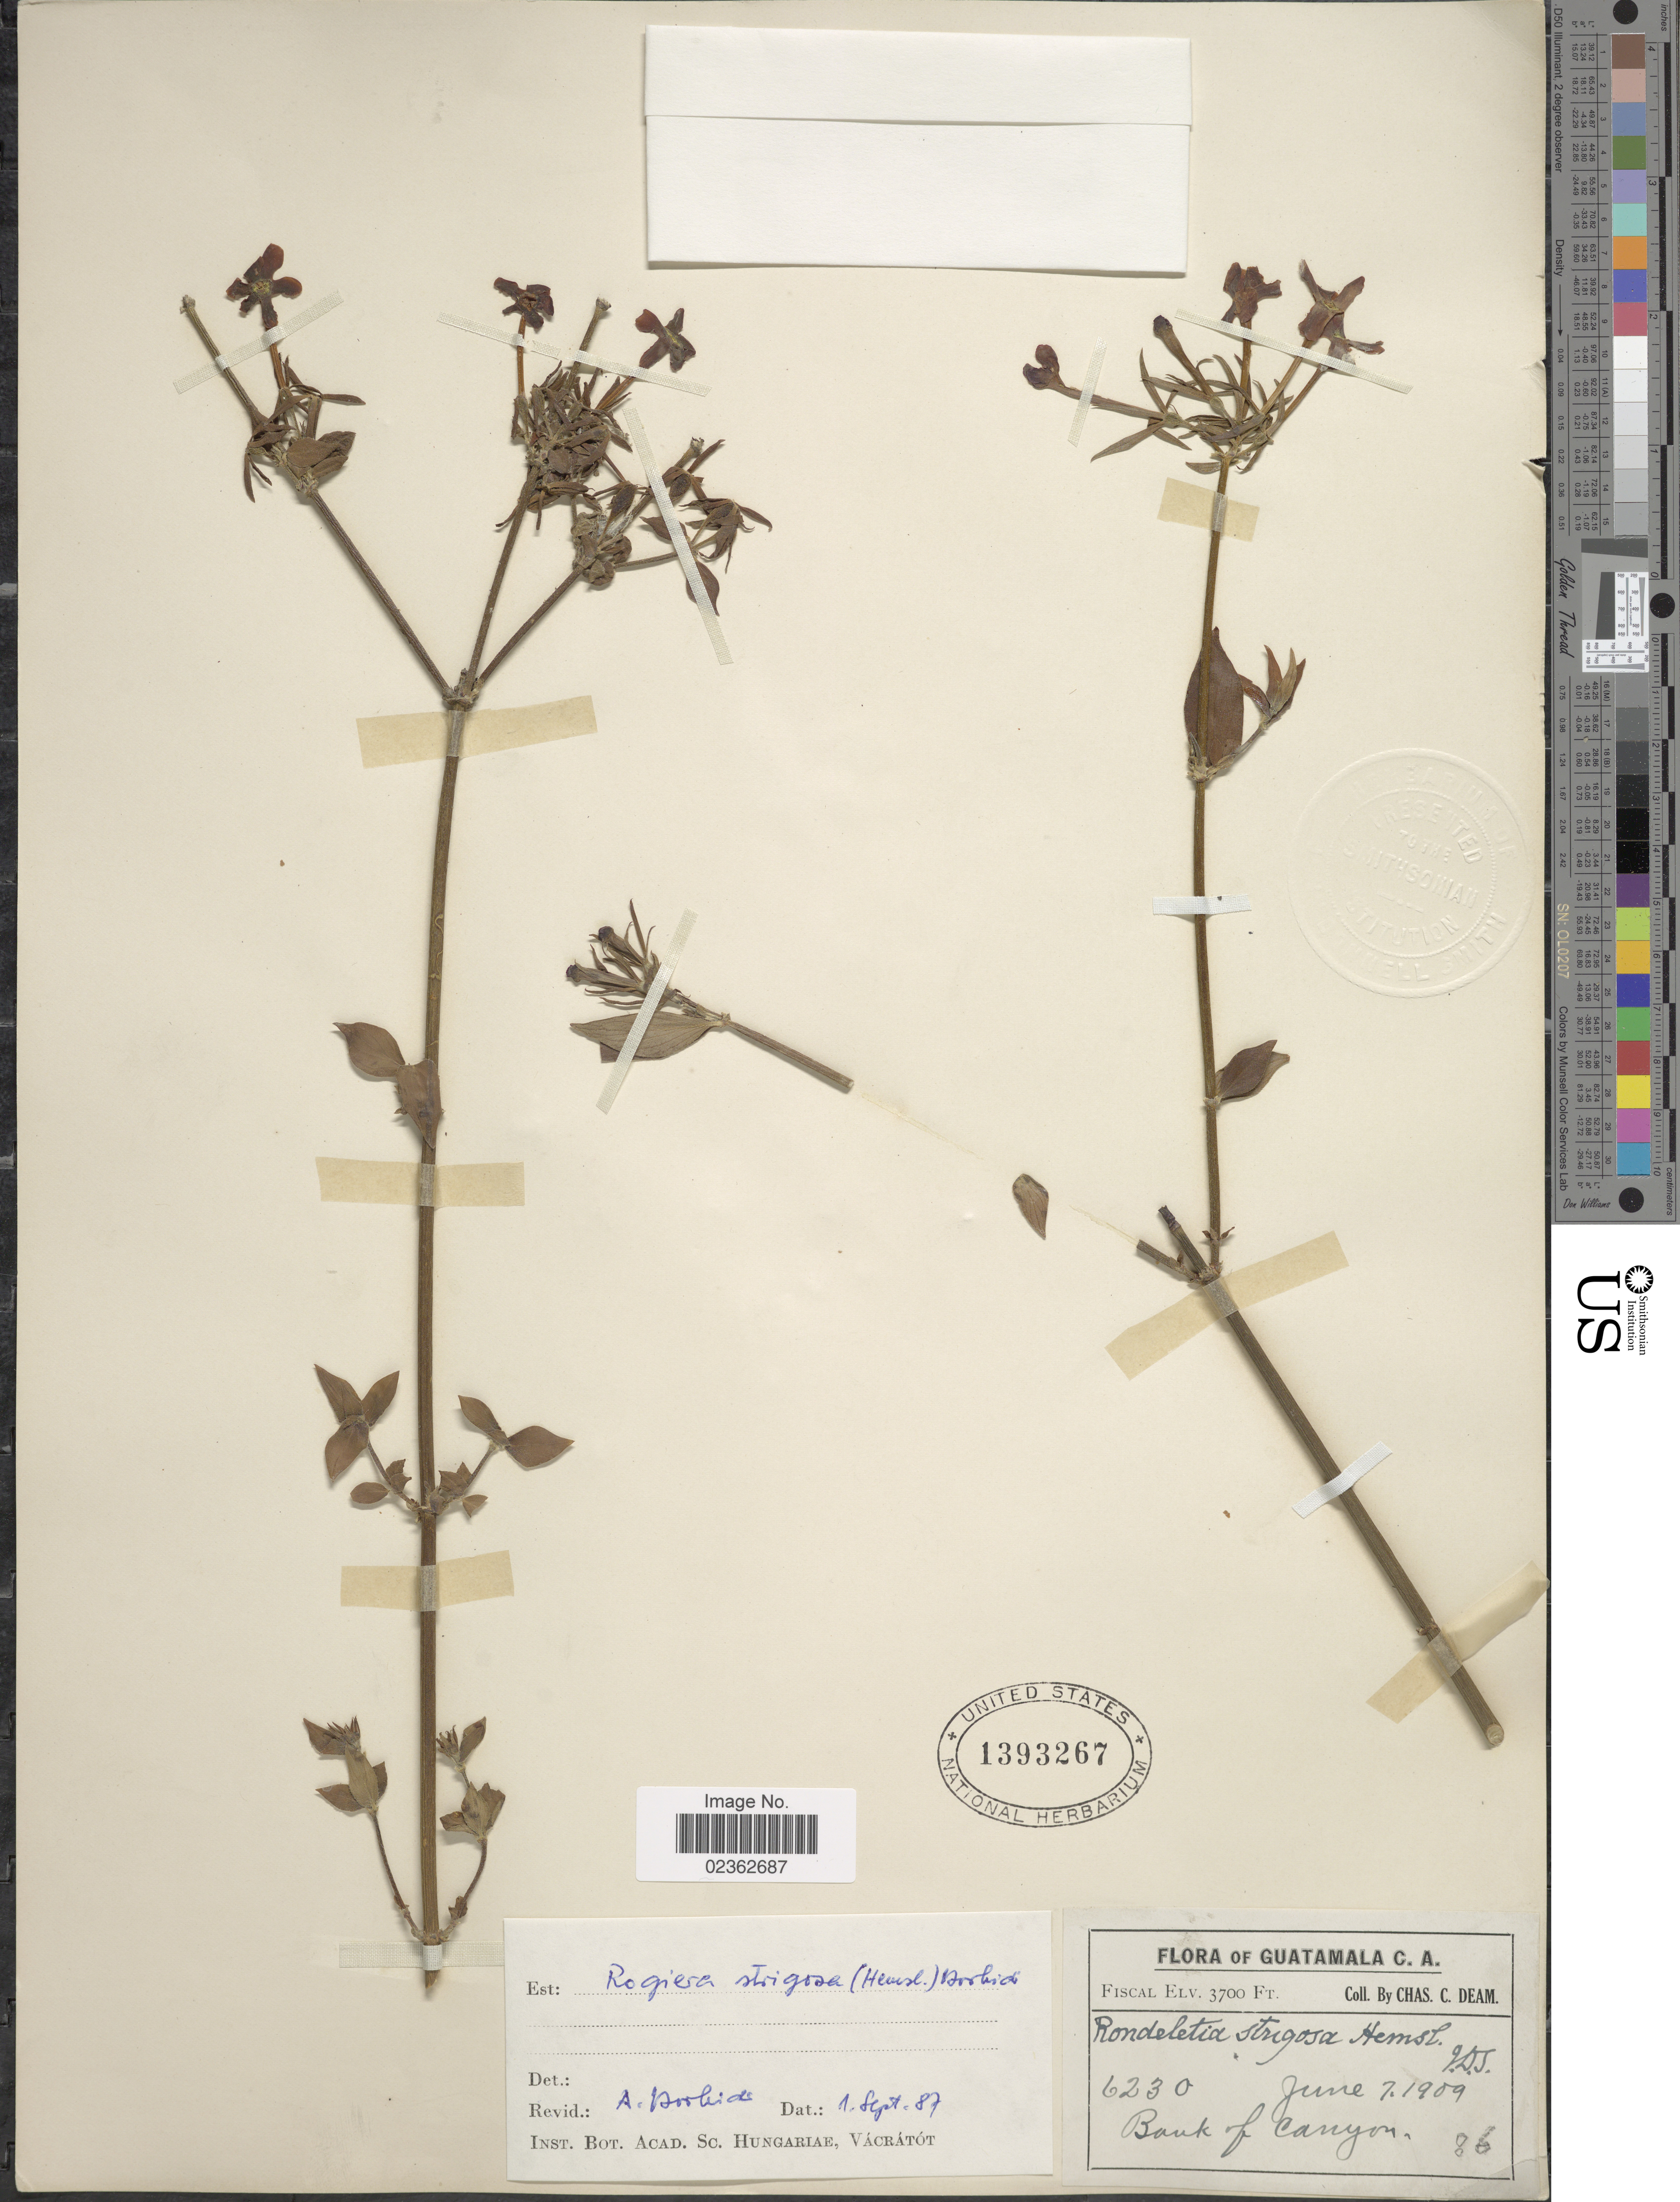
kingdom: Plantae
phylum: Tracheophyta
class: Magnoliopsida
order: Gentianales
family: Rubiaceae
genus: Rogiera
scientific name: Rogiera strigosa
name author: (Benth.) Borhidi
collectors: C. C. Deam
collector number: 6230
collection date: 1909-06-07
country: Guatemala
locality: Bank of Canyon.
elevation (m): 1128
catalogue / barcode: US 1393267